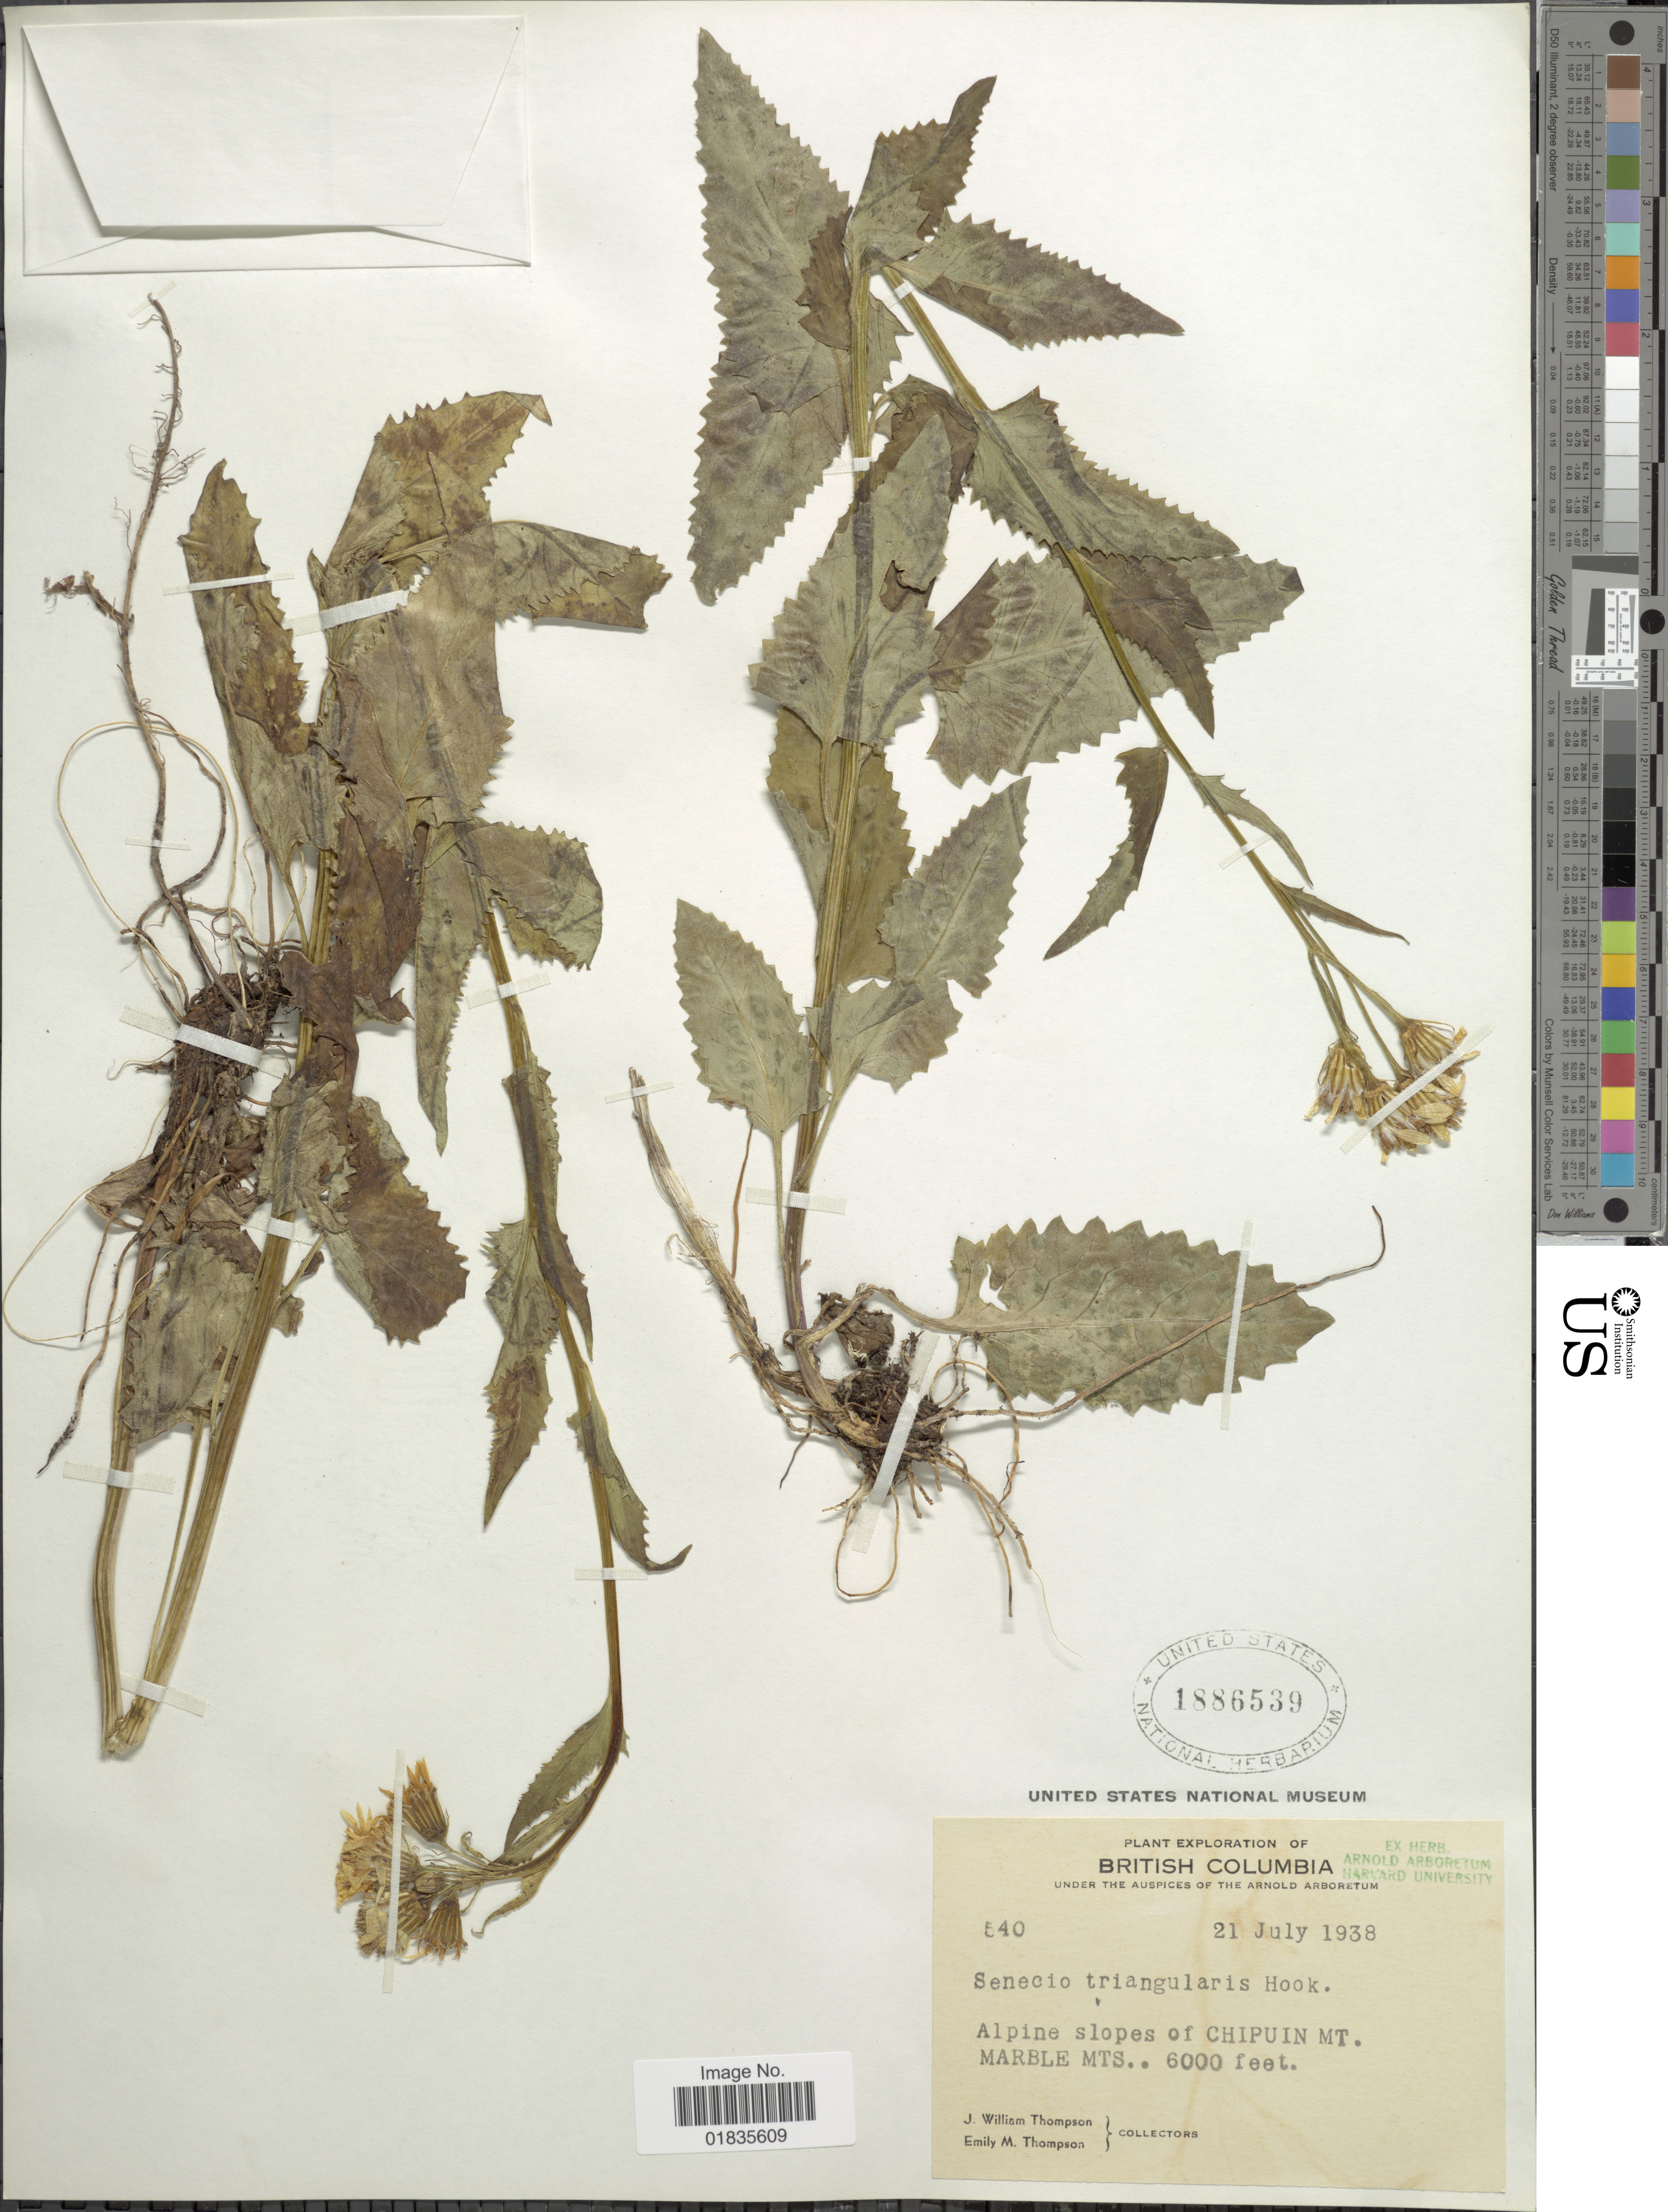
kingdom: Plantae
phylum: Tracheophyta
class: Magnoliopsida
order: Asterales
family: Asteraceae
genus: Senecio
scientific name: Senecio triangularis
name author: Hook.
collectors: J. W. Thompson & E. M. Thompson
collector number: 540*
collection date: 1938-07-21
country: Canada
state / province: British Columbia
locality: Alpine slopes of Chupuin Mt. Marble Mts.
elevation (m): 1829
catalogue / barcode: US 1886539